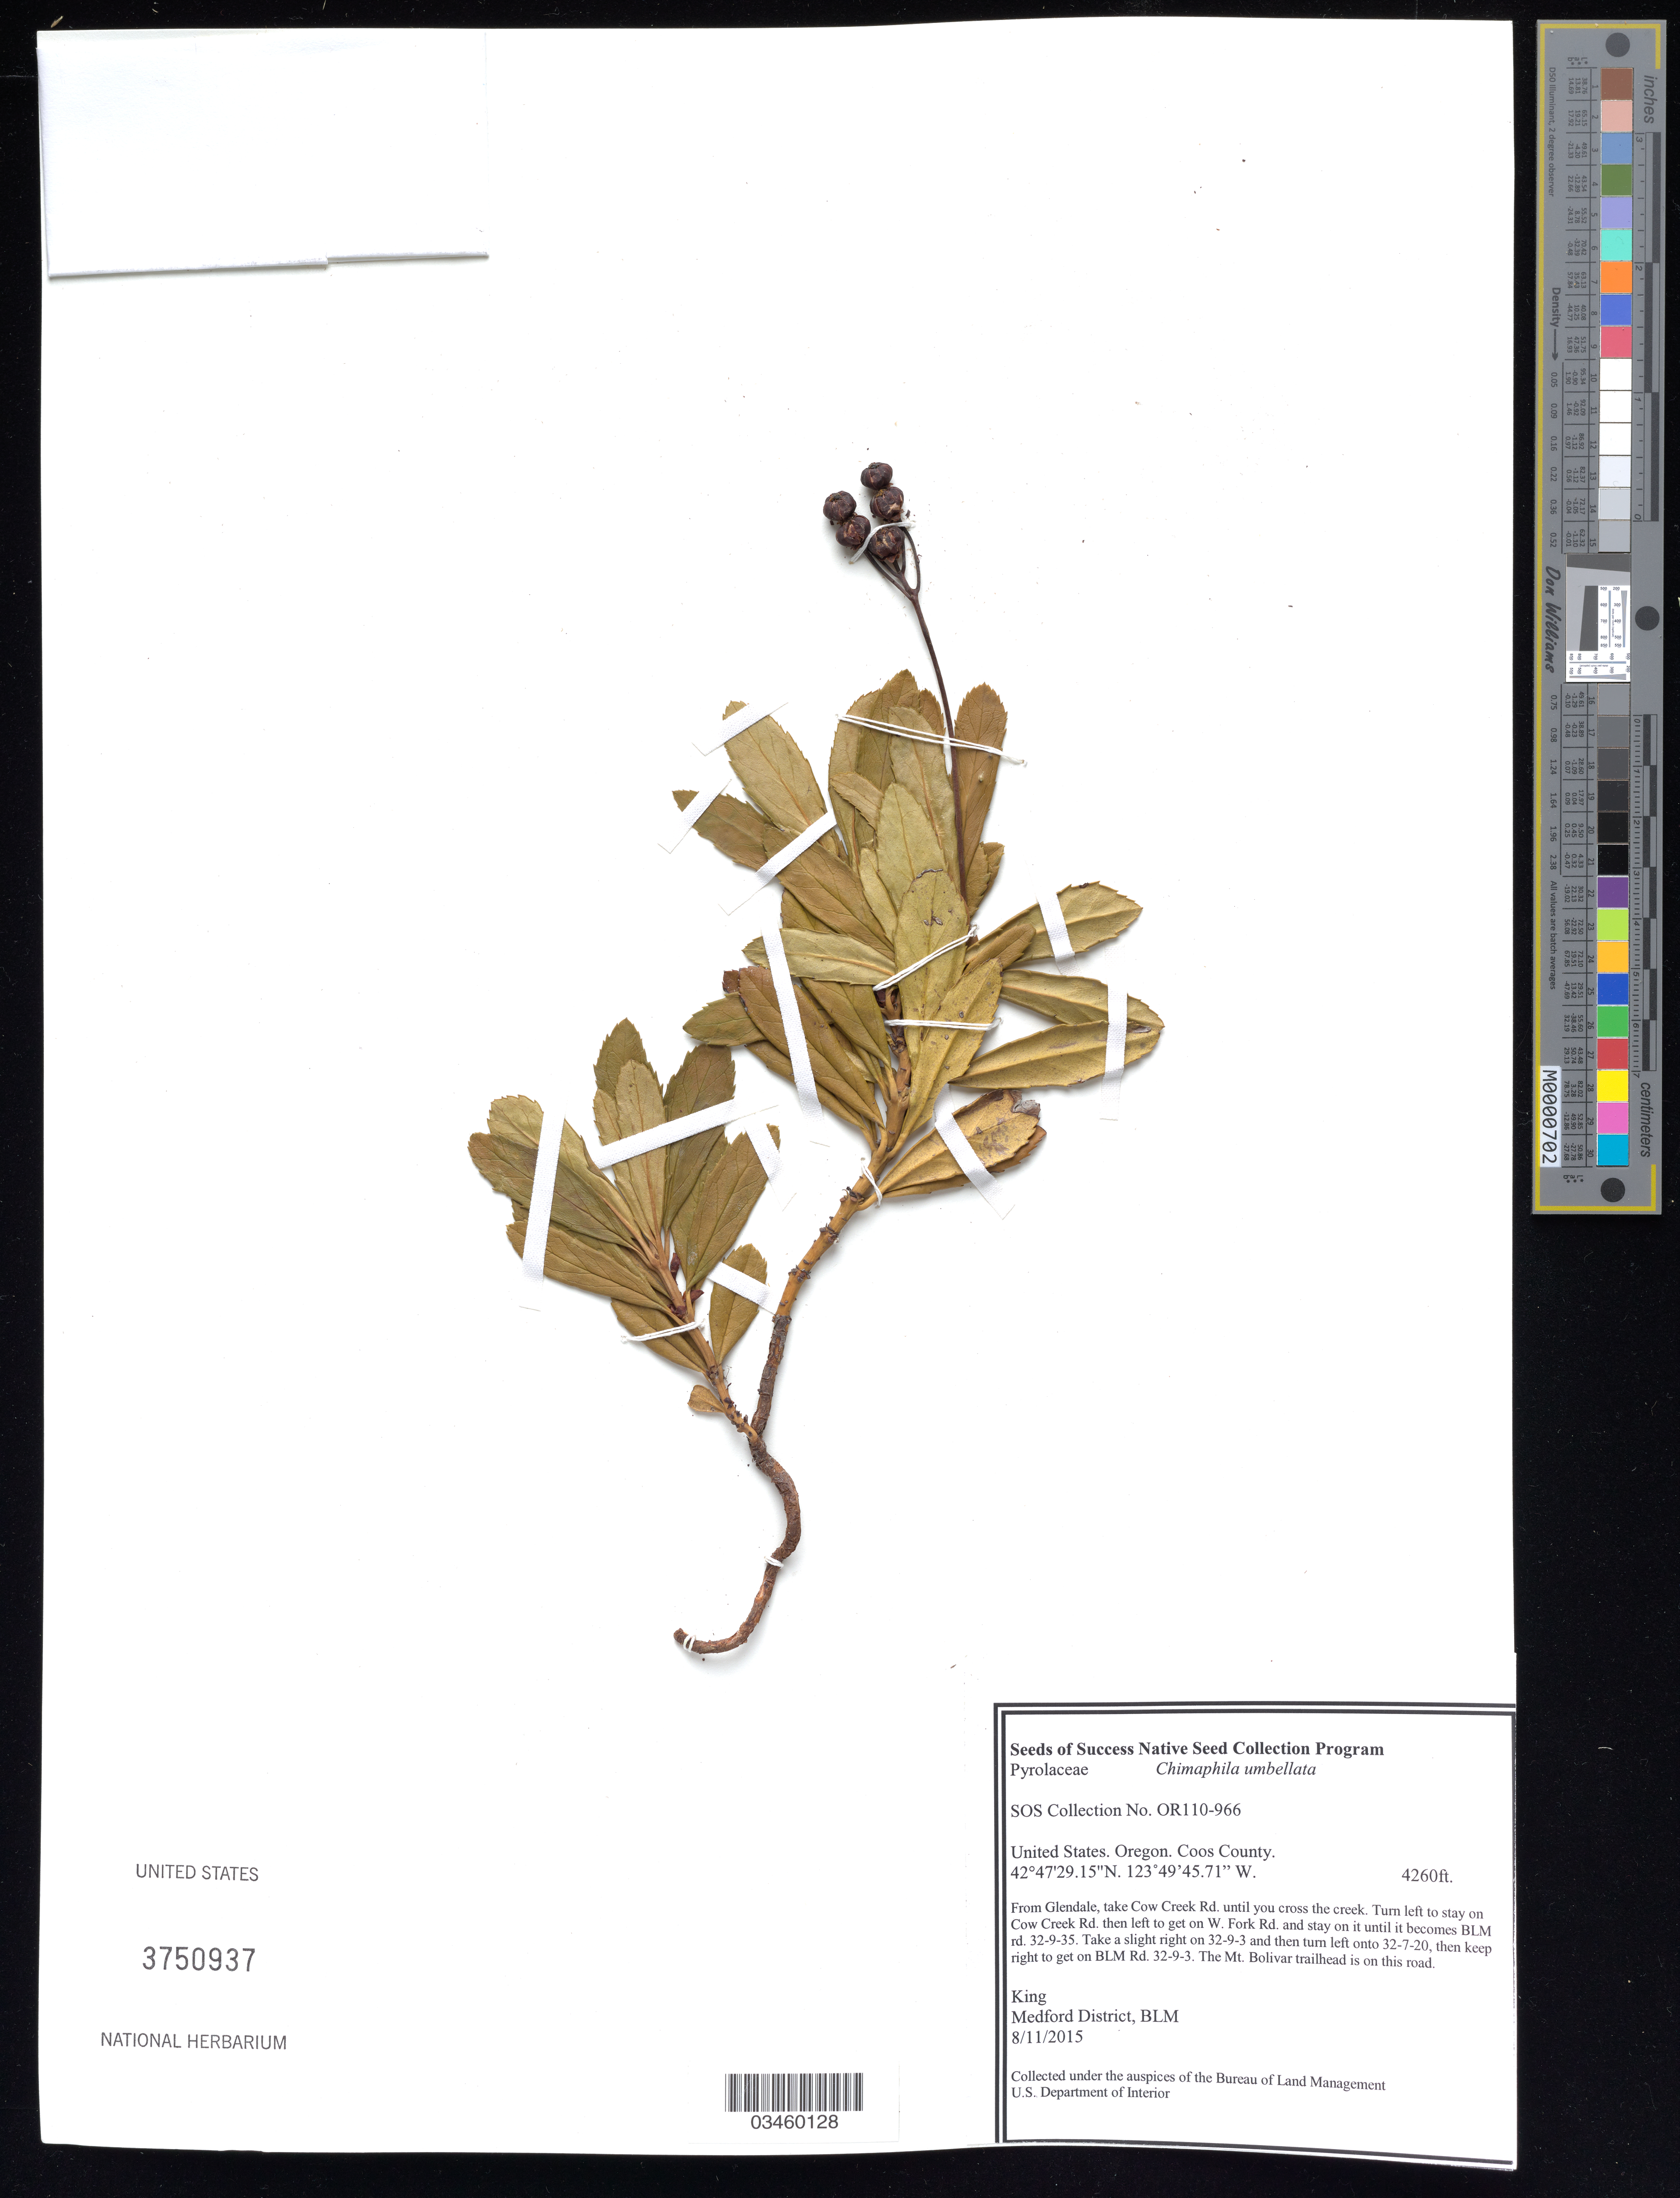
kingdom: Plantae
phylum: Tracheophyta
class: Magnoliopsida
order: Ericales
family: Ericaceae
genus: Chimaphila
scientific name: Chimaphila umbellata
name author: (L.) W.P.C. Barton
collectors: King, --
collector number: OR110-966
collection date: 2015-08-11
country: United States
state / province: Oregon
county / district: Coos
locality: Mt. Bolivar, Mt. Bolivar Trail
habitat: Mountain shoulder/backslopeÂ—Mixed forestÂ—doug fir, madrone, red huckleberry, manzanita, rhododendron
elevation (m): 1298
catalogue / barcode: US 3750937